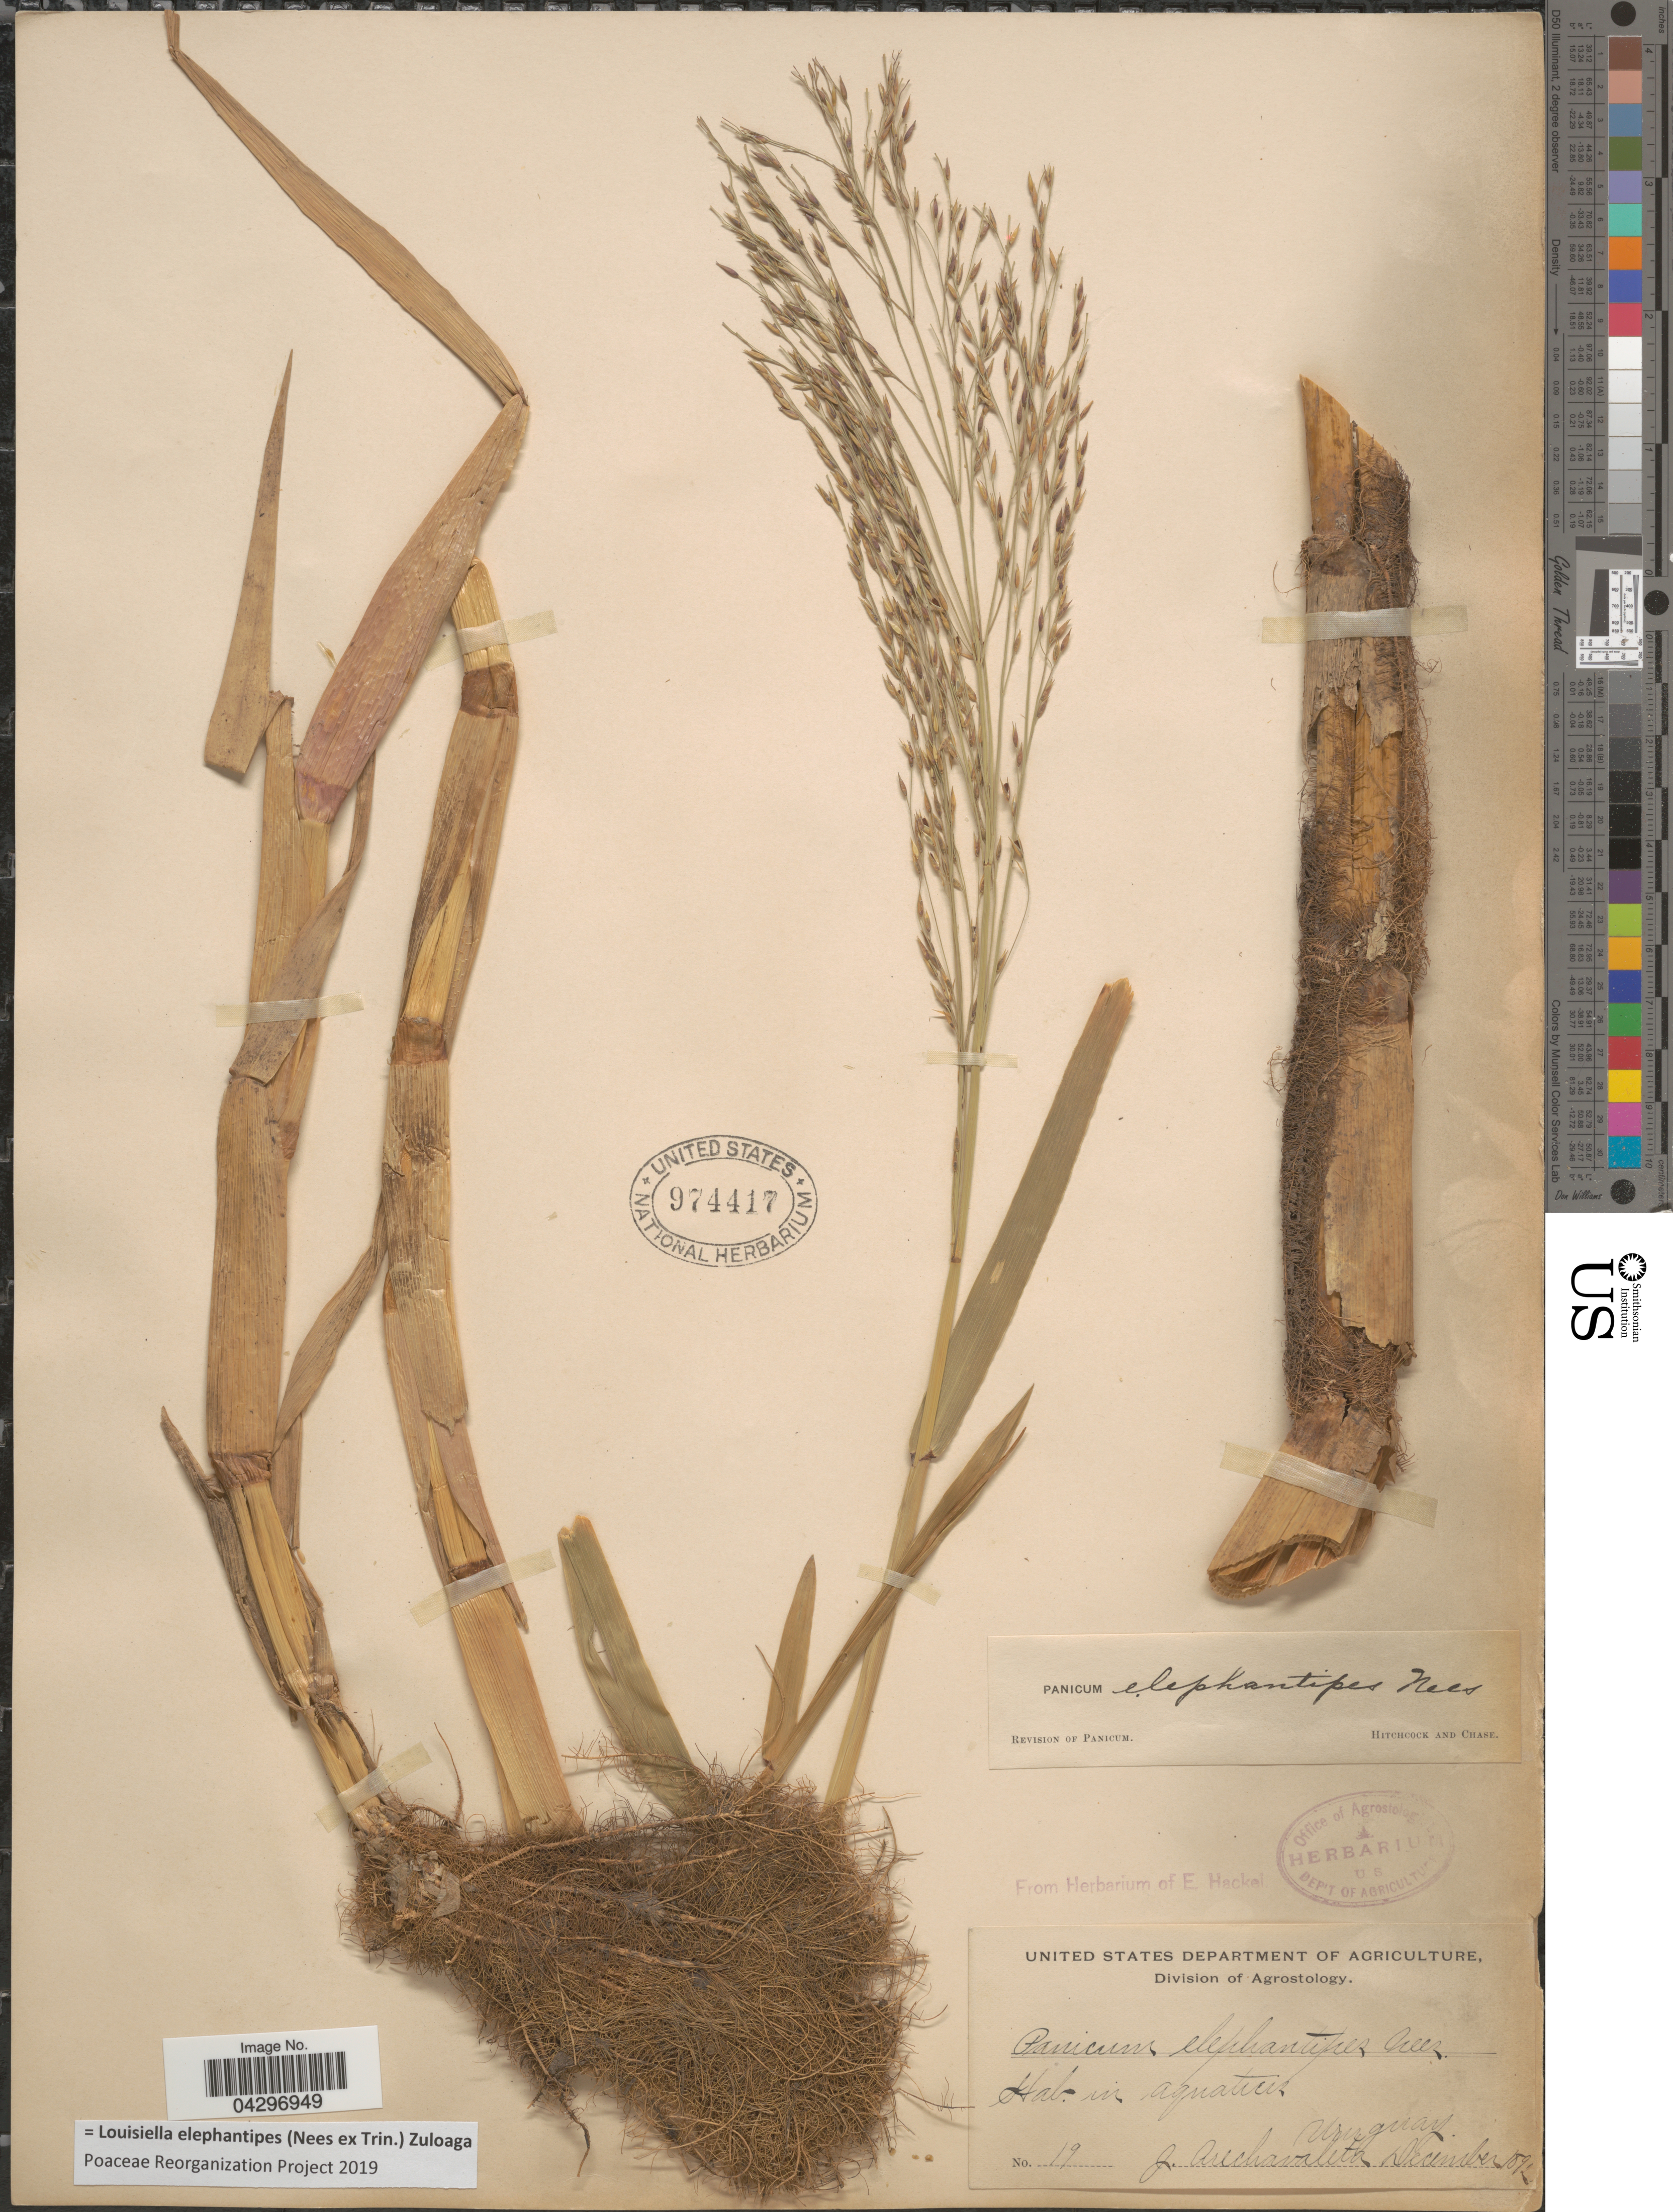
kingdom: Plantae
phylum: Tracheophyta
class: Liliopsida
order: Poales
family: Poaceae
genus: Louisiella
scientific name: Louisiella elephantipes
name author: (Nees ex Trin.) Zuloaga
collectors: J. Arechavaleta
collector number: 19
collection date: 1890-12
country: Uruguay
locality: In aquaticis.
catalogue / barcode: US 974417